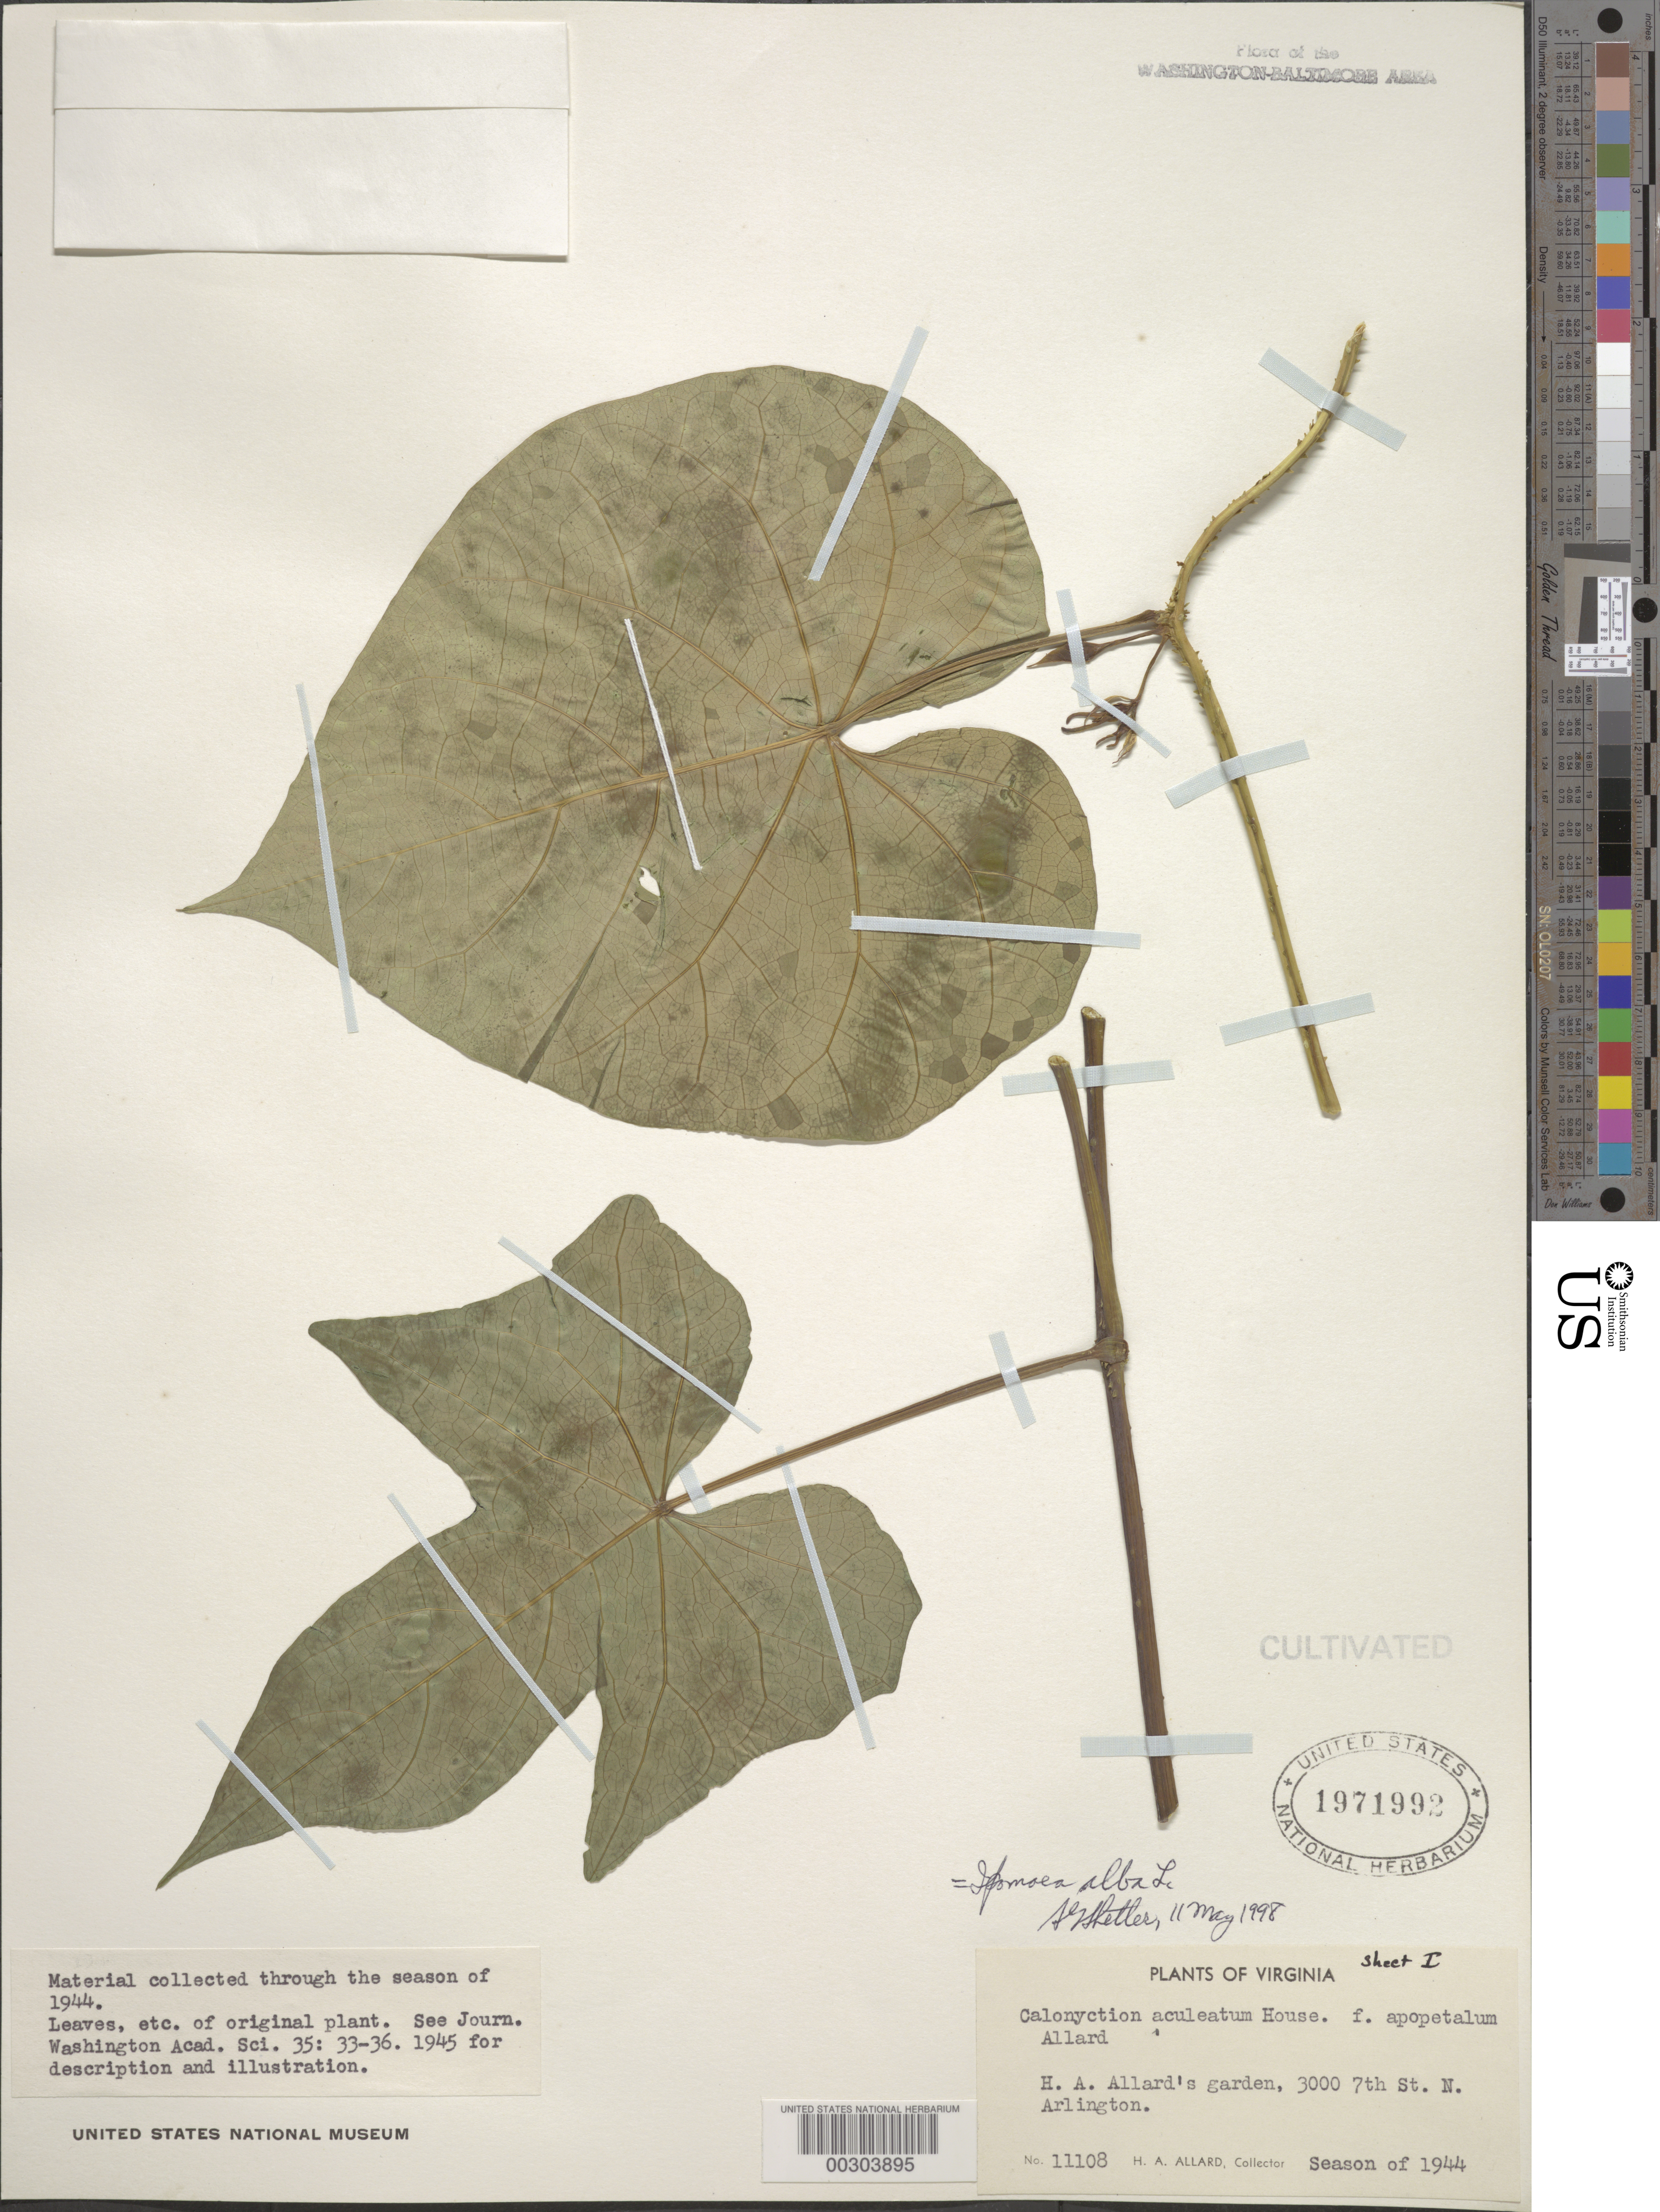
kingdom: Plantae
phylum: Tracheophyta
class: Magnoliopsida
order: Solanales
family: Convolvulaceae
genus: Ipomoea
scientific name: Ipomoea alba L.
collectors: H. A. Allard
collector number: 11108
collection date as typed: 1944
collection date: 1944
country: United States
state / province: Virginia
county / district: Arlington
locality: Arlington, 3000 7th St N, H.A. Allard's garden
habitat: Garden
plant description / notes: Same collection number as type of Calonyction aculeatum f. apopetalum Allard; surely original material but not labeled as type and possibly not collected on same date as type gathering.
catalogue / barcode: US 1971992